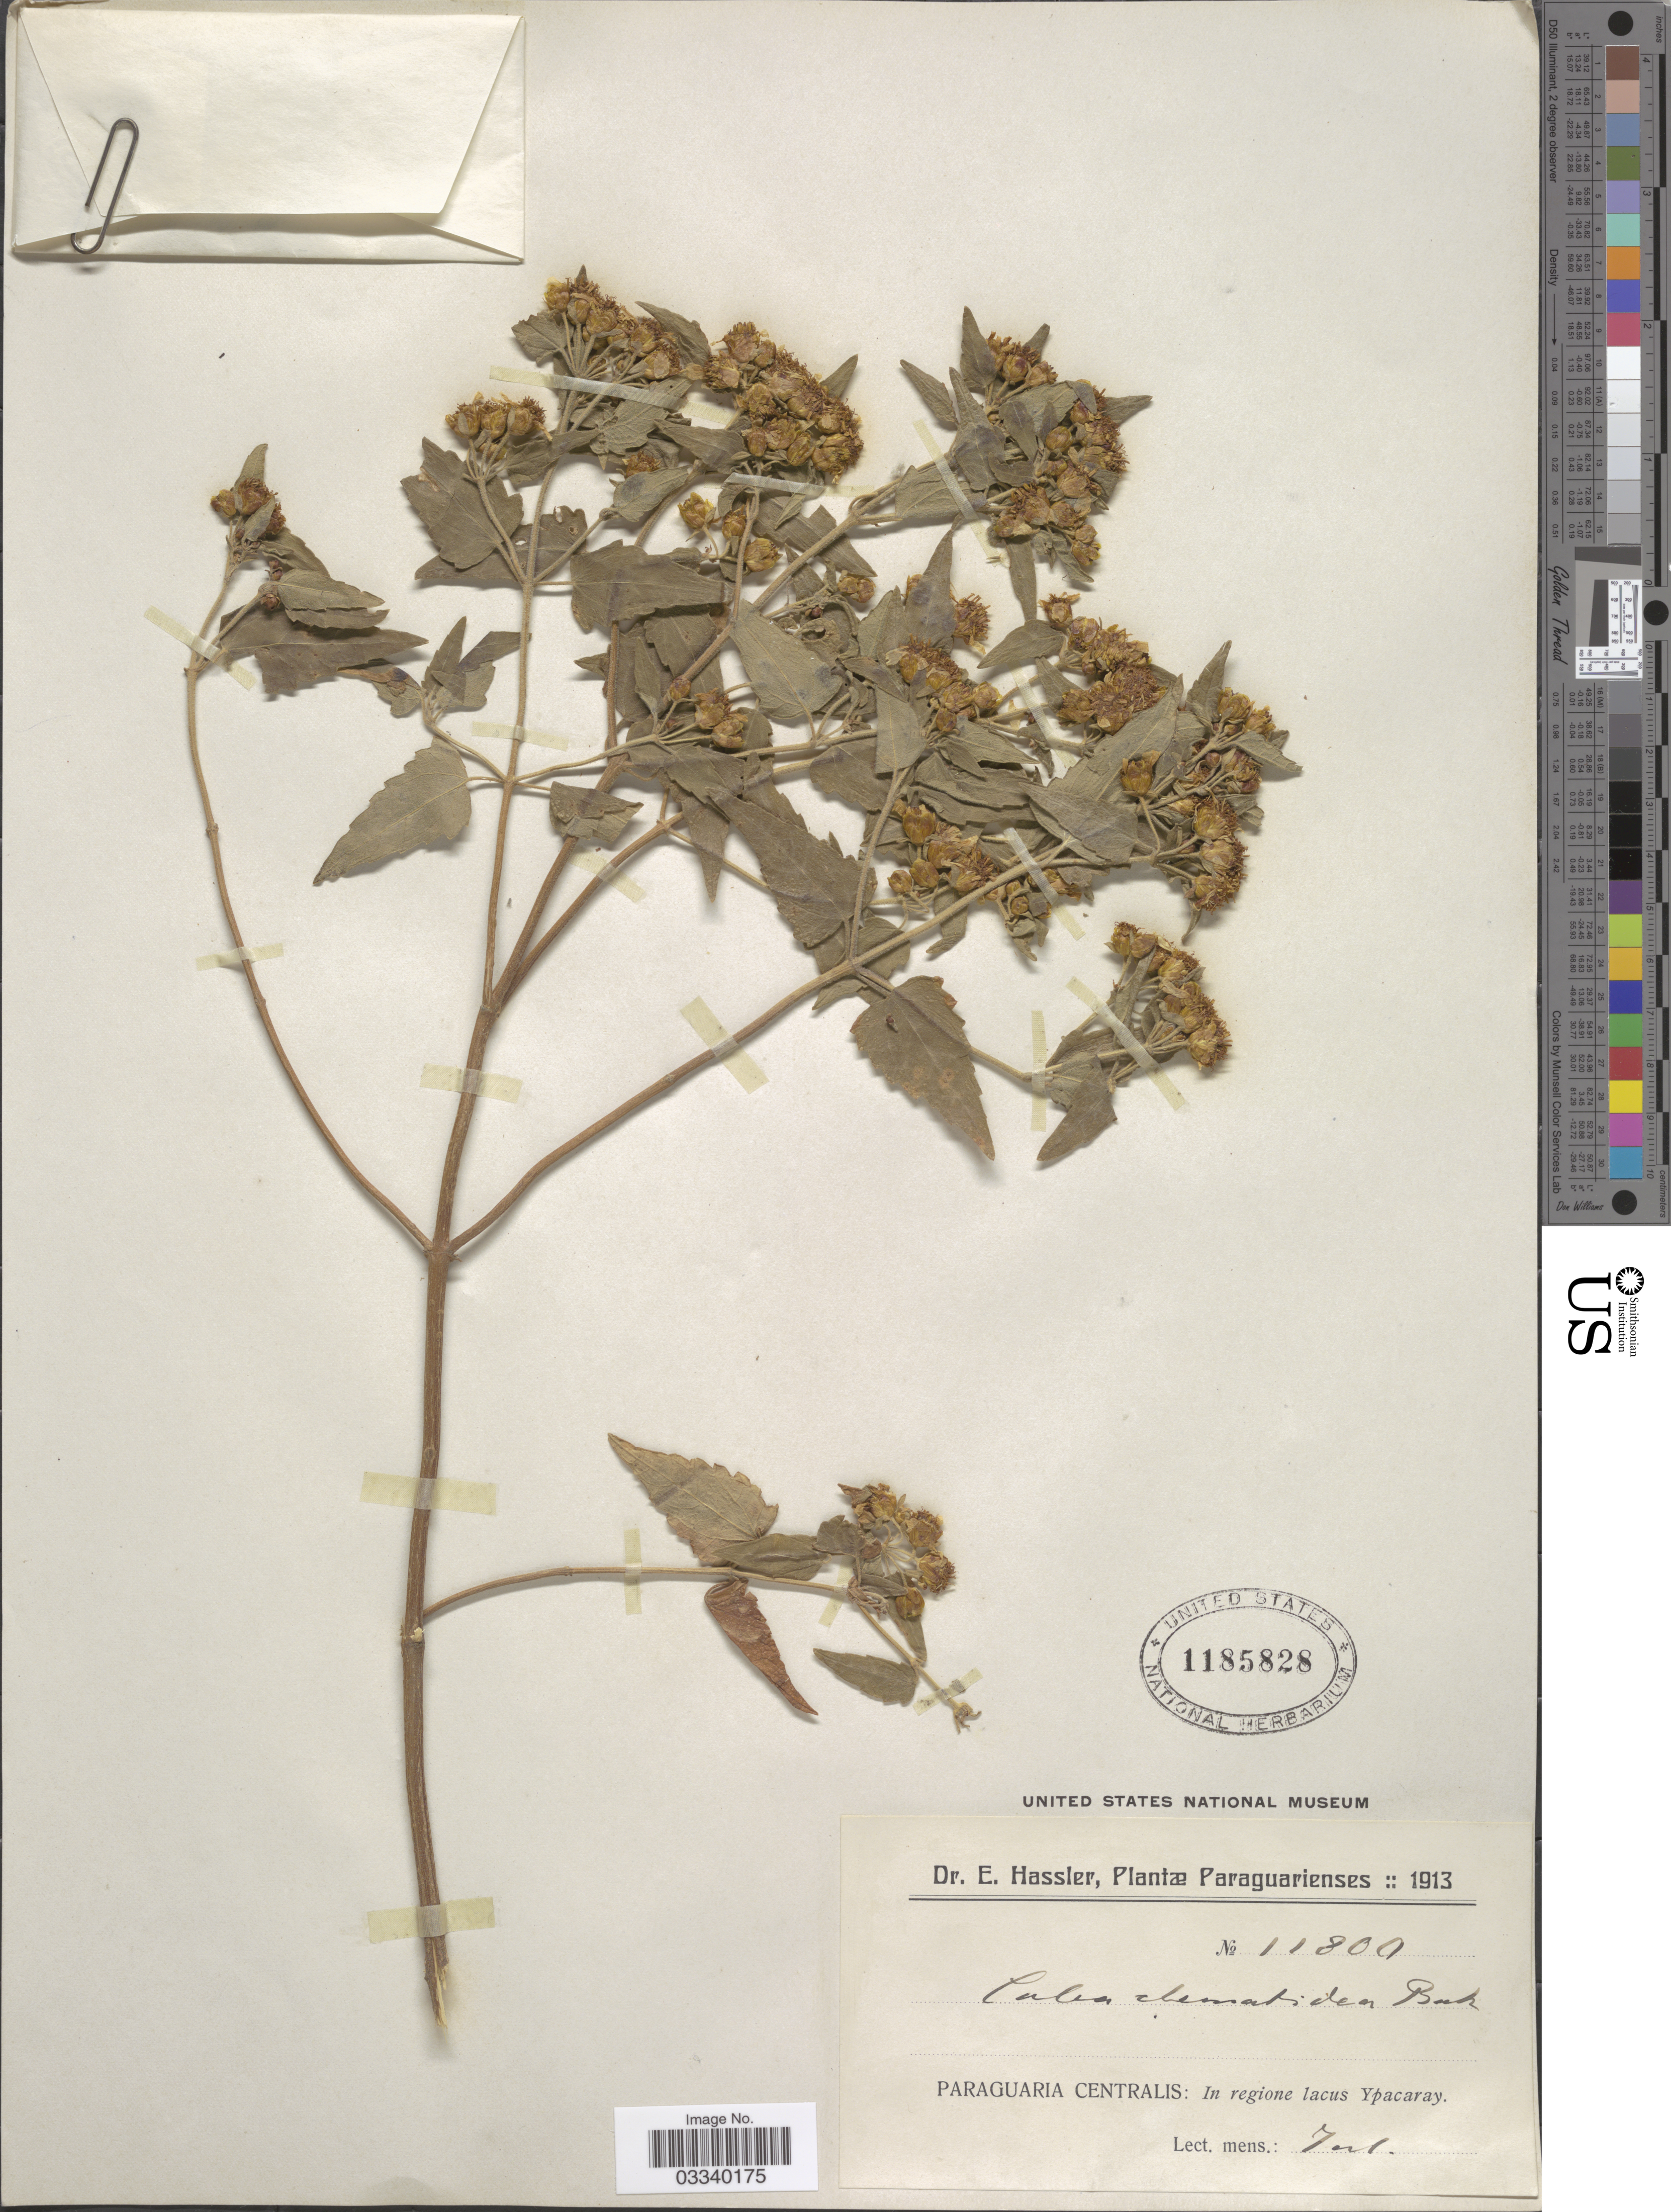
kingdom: Plantae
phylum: Tracheophyta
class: Magnoliopsida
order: Asterales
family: Asteraceae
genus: Calea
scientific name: Calea clematidea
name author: Baker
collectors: E. Hassler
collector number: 11800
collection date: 1913-07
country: Paraguay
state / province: Central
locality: Paraguaria Centralis: In regione lacus Ypacaray.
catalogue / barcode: US 1185828